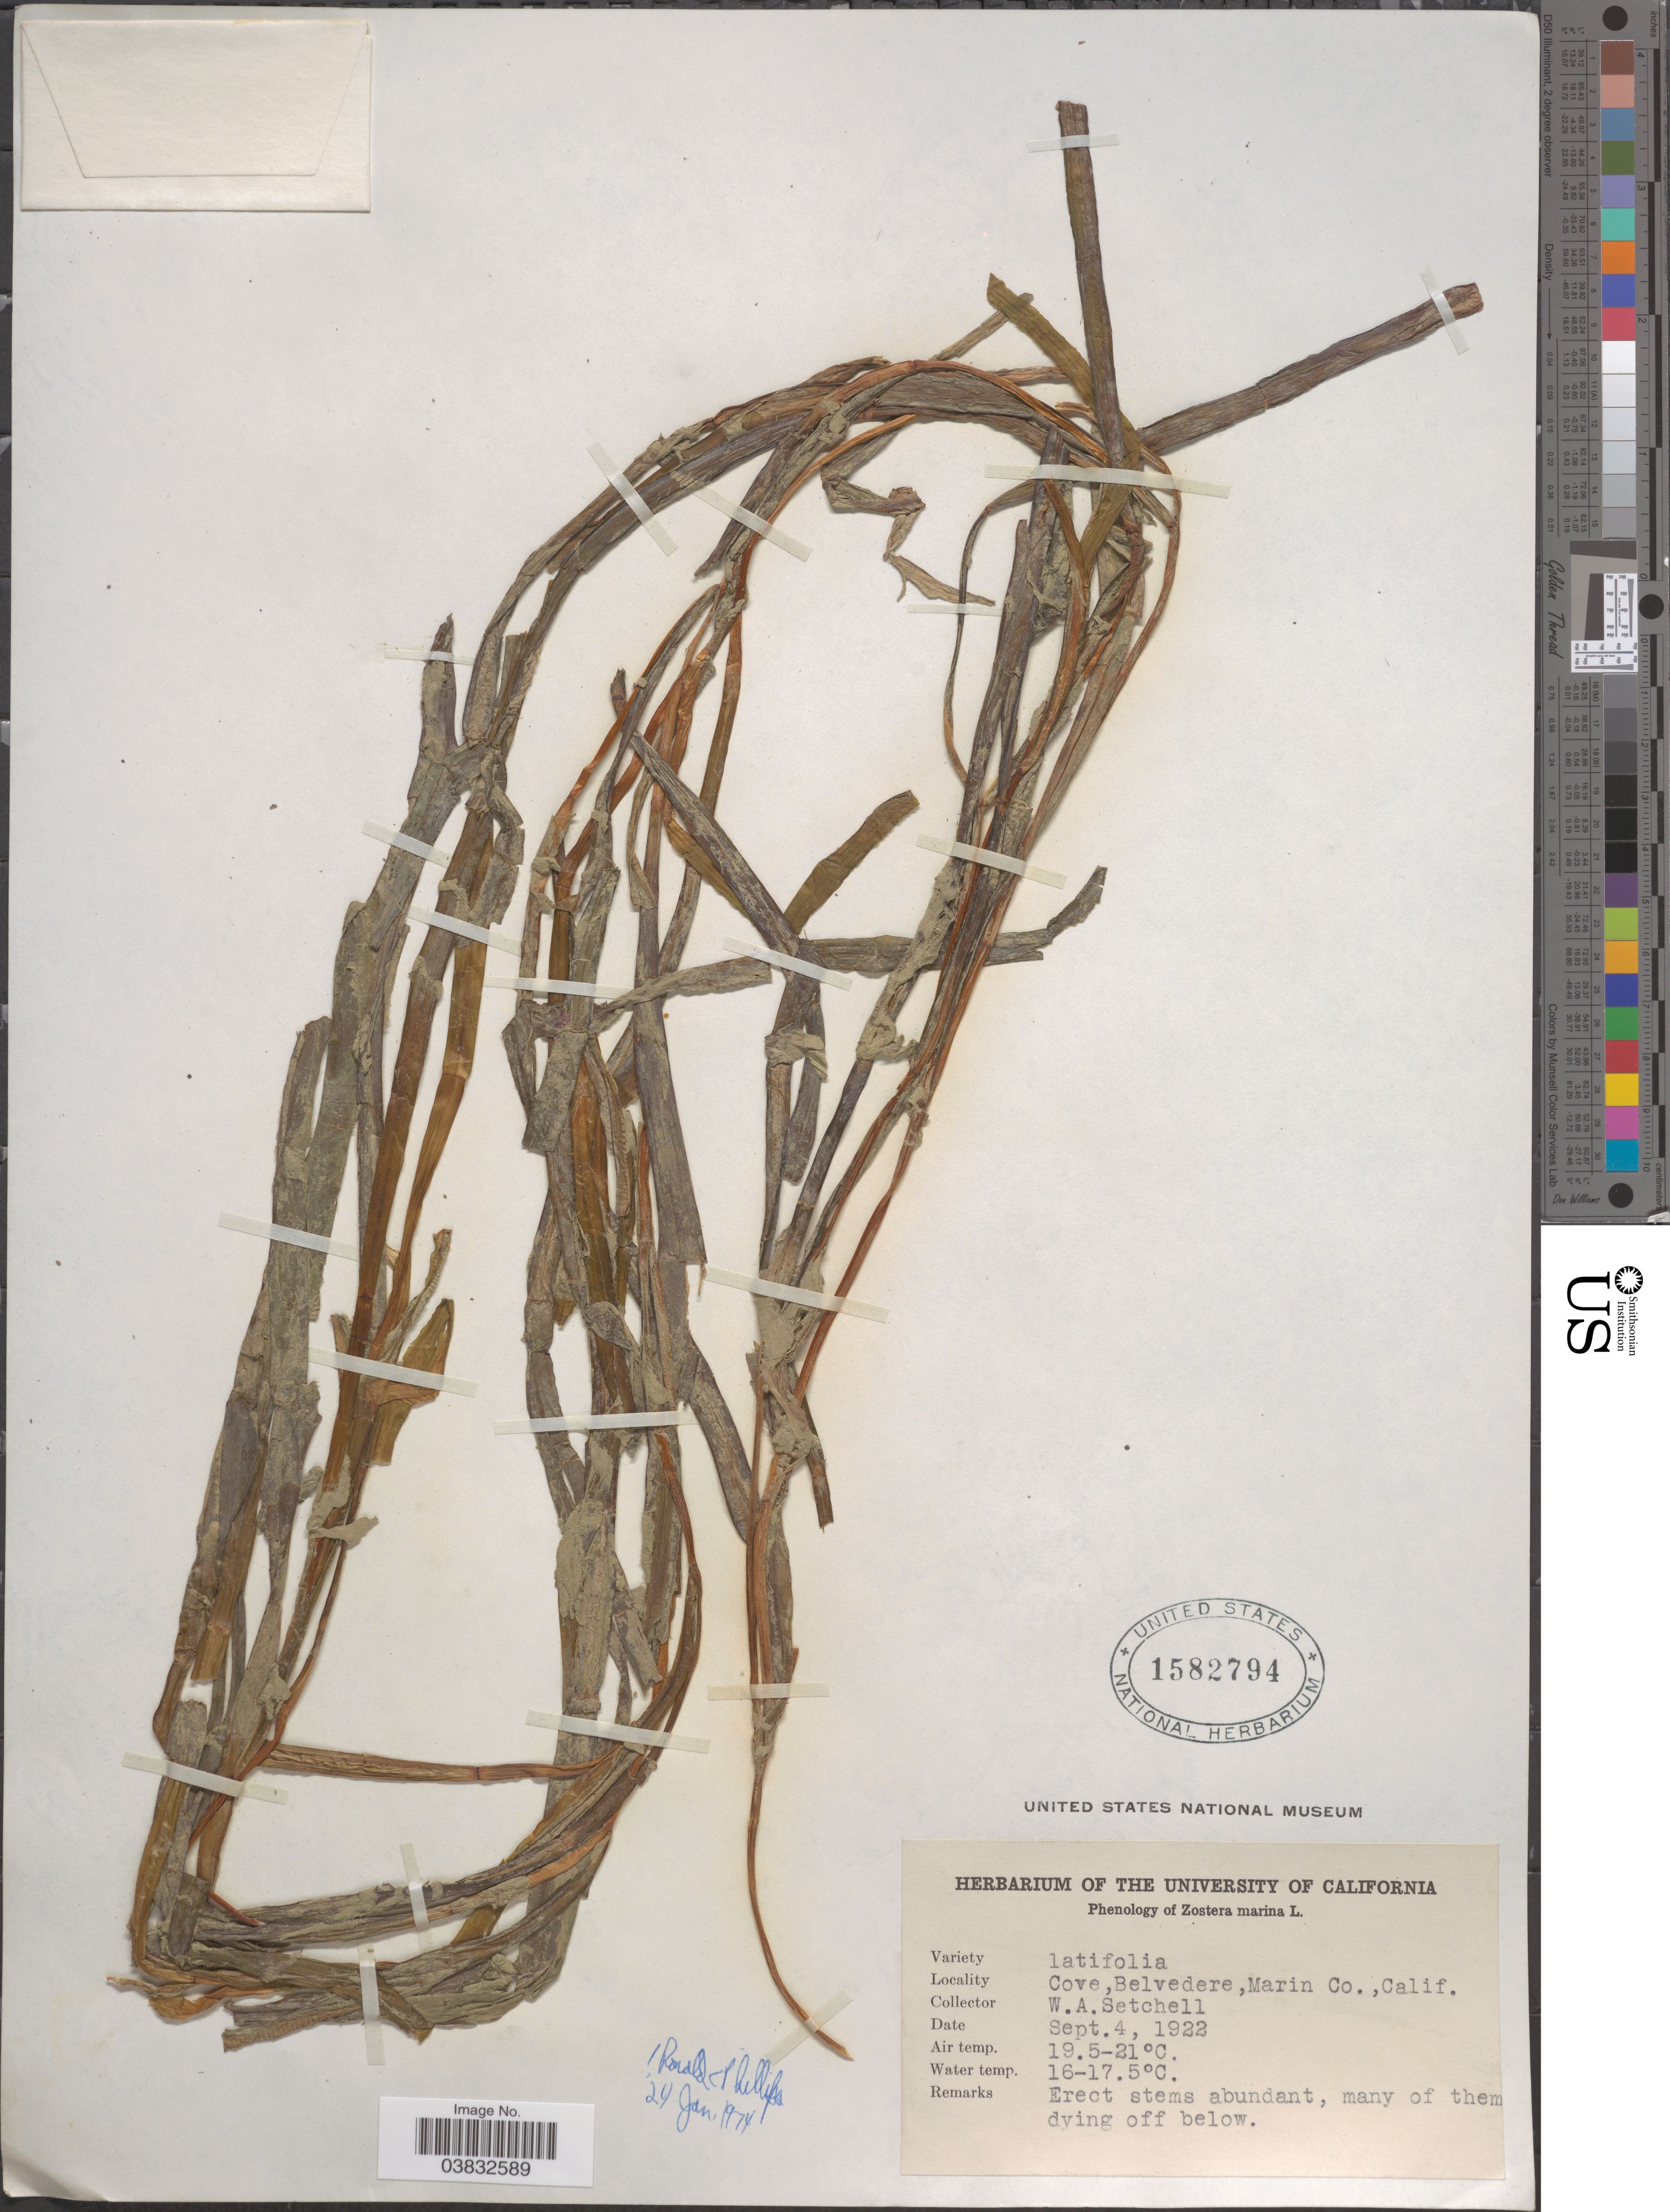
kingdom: Plantae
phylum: Tracheophyta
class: Liliopsida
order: Alismatales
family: Zosteraceae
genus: Zostera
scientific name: Zostera marina var. latifolia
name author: L.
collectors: W. Setchell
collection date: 1922-09-04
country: United States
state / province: California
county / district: Marin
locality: Cove, Belvedere, Marin Co.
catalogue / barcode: US 1582794